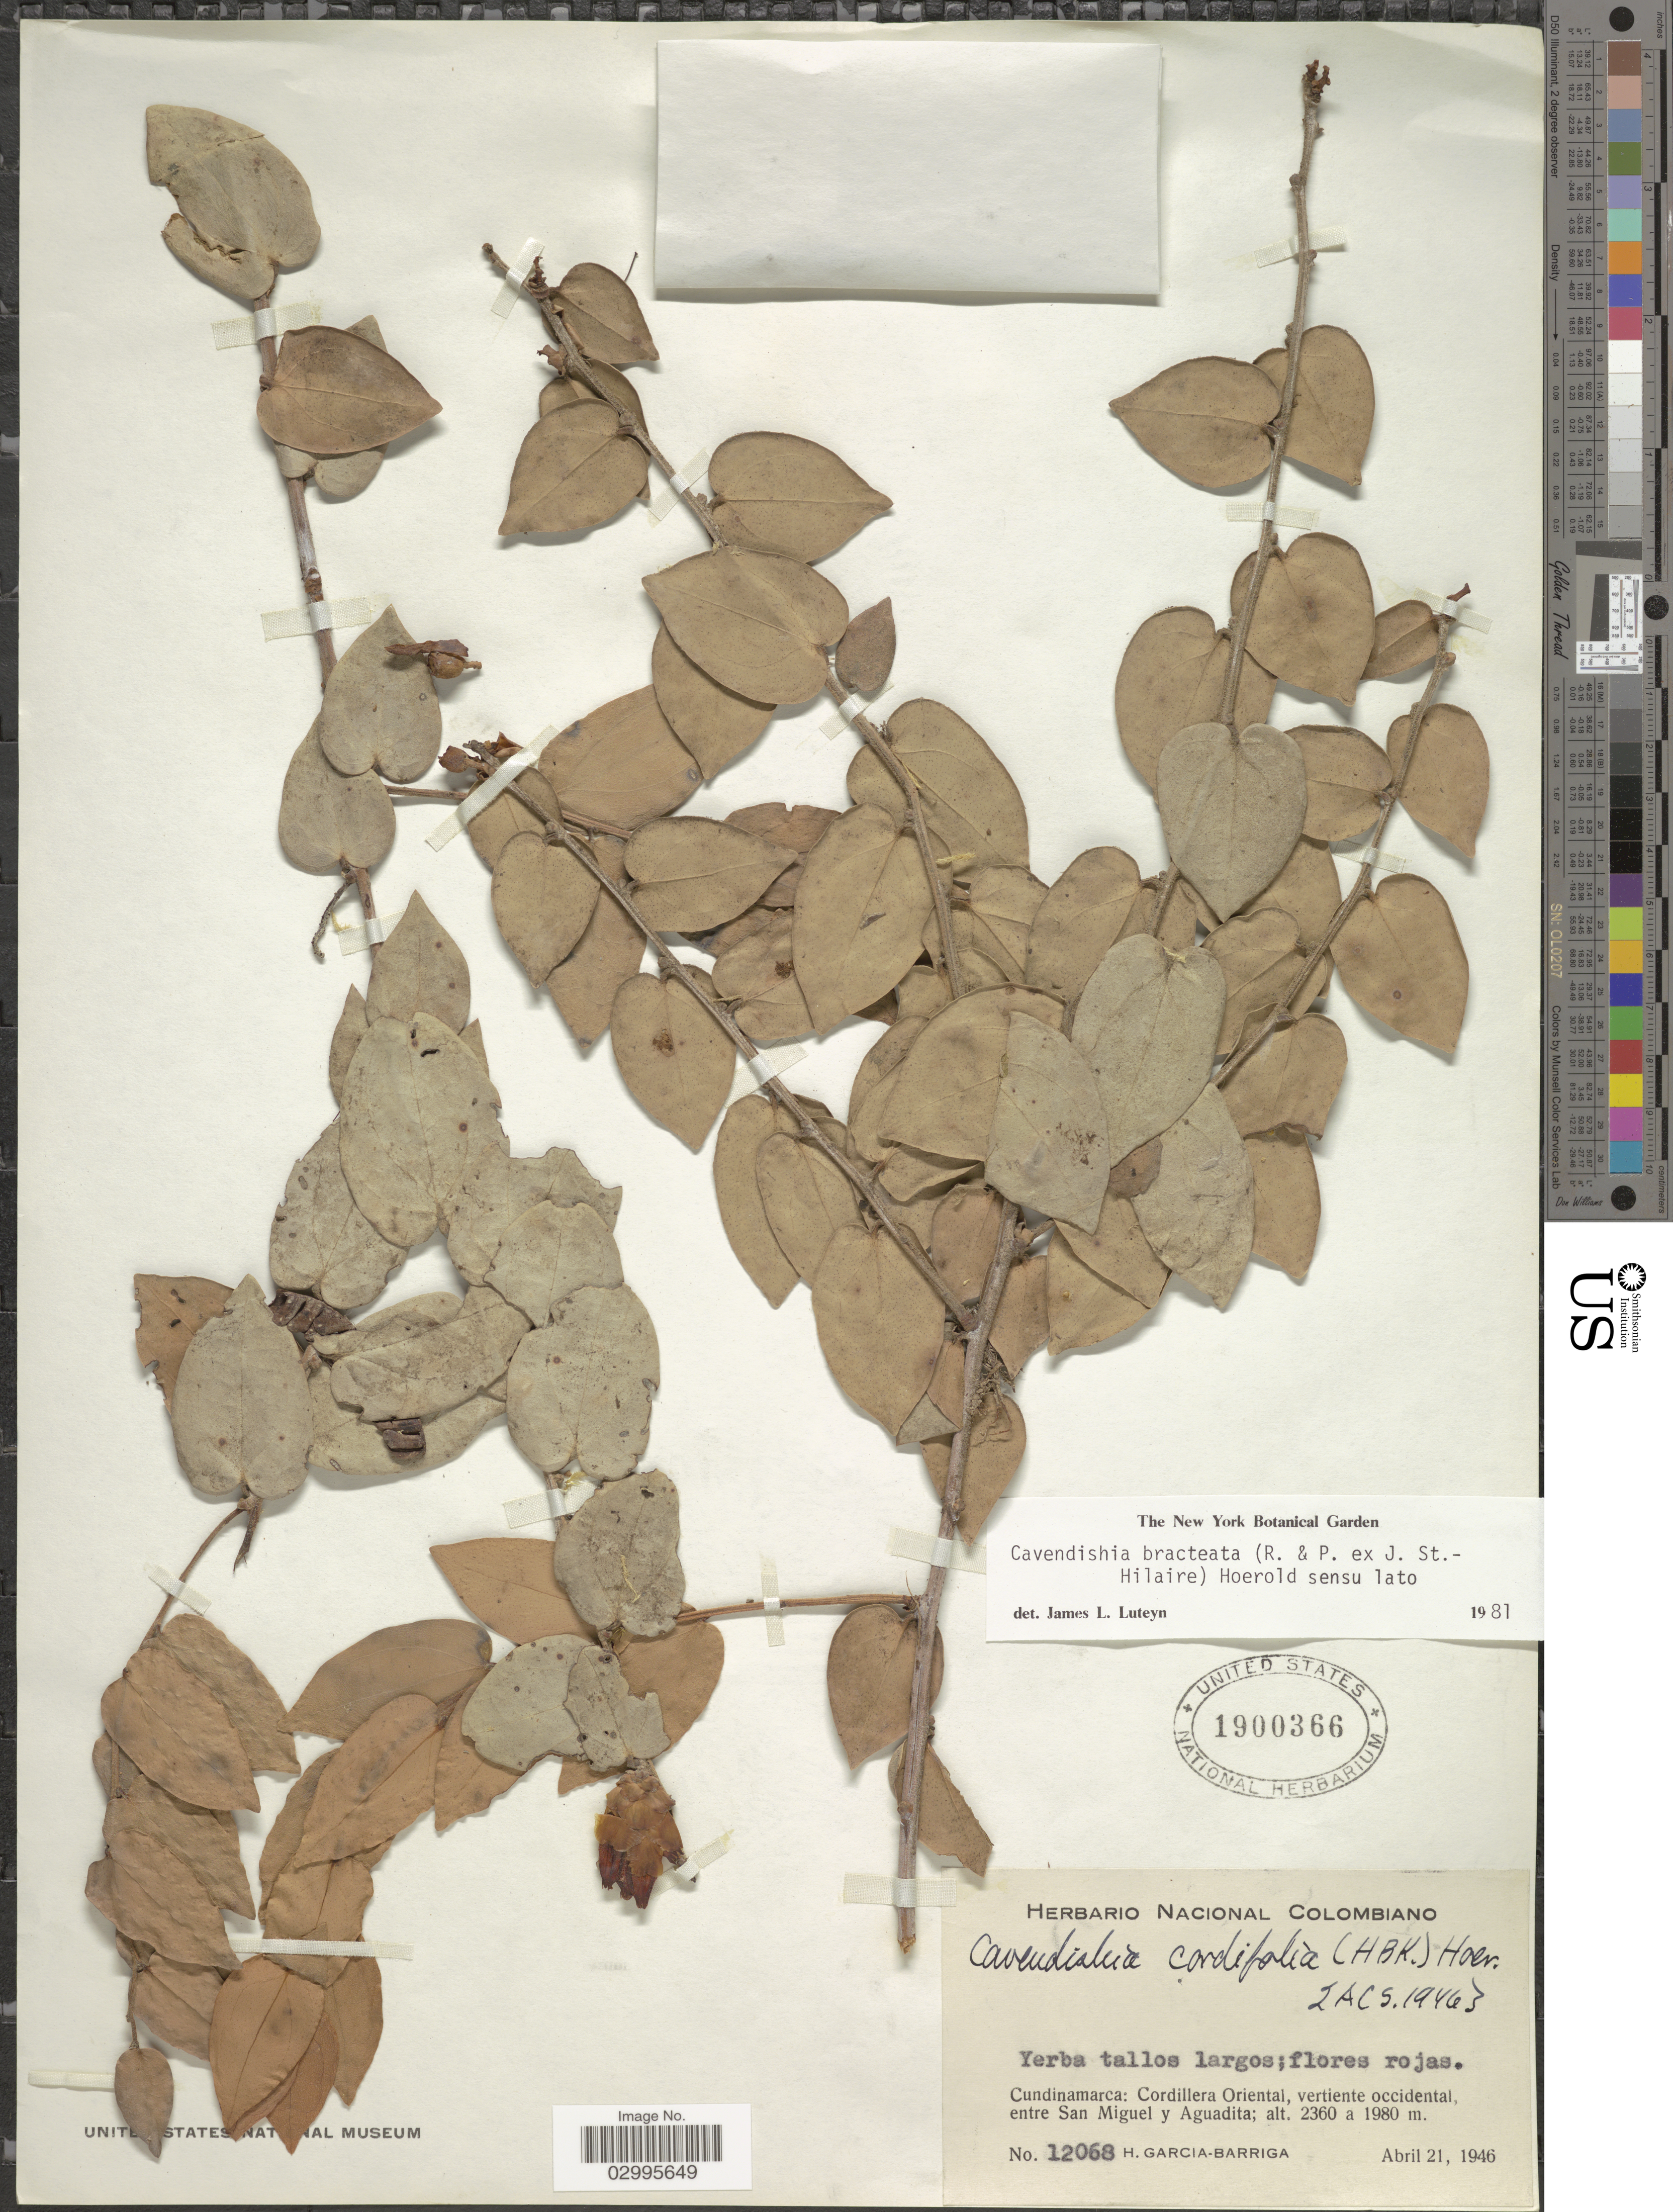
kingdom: Plantae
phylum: Tracheophyta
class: Magnoliopsida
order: Ericales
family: Ericaceae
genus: Cavendishia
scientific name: Cavendishia bracteata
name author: (Ruiz & Pav. ex J. St.-Hil.) Hoerold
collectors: H. García Barriga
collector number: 12068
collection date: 1946-04-21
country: Colombia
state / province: Cundinamarca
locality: Cordillera Oriental, vertiente occidental, entre San Miguel y Aguadita.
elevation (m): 1980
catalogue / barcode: US 1900366